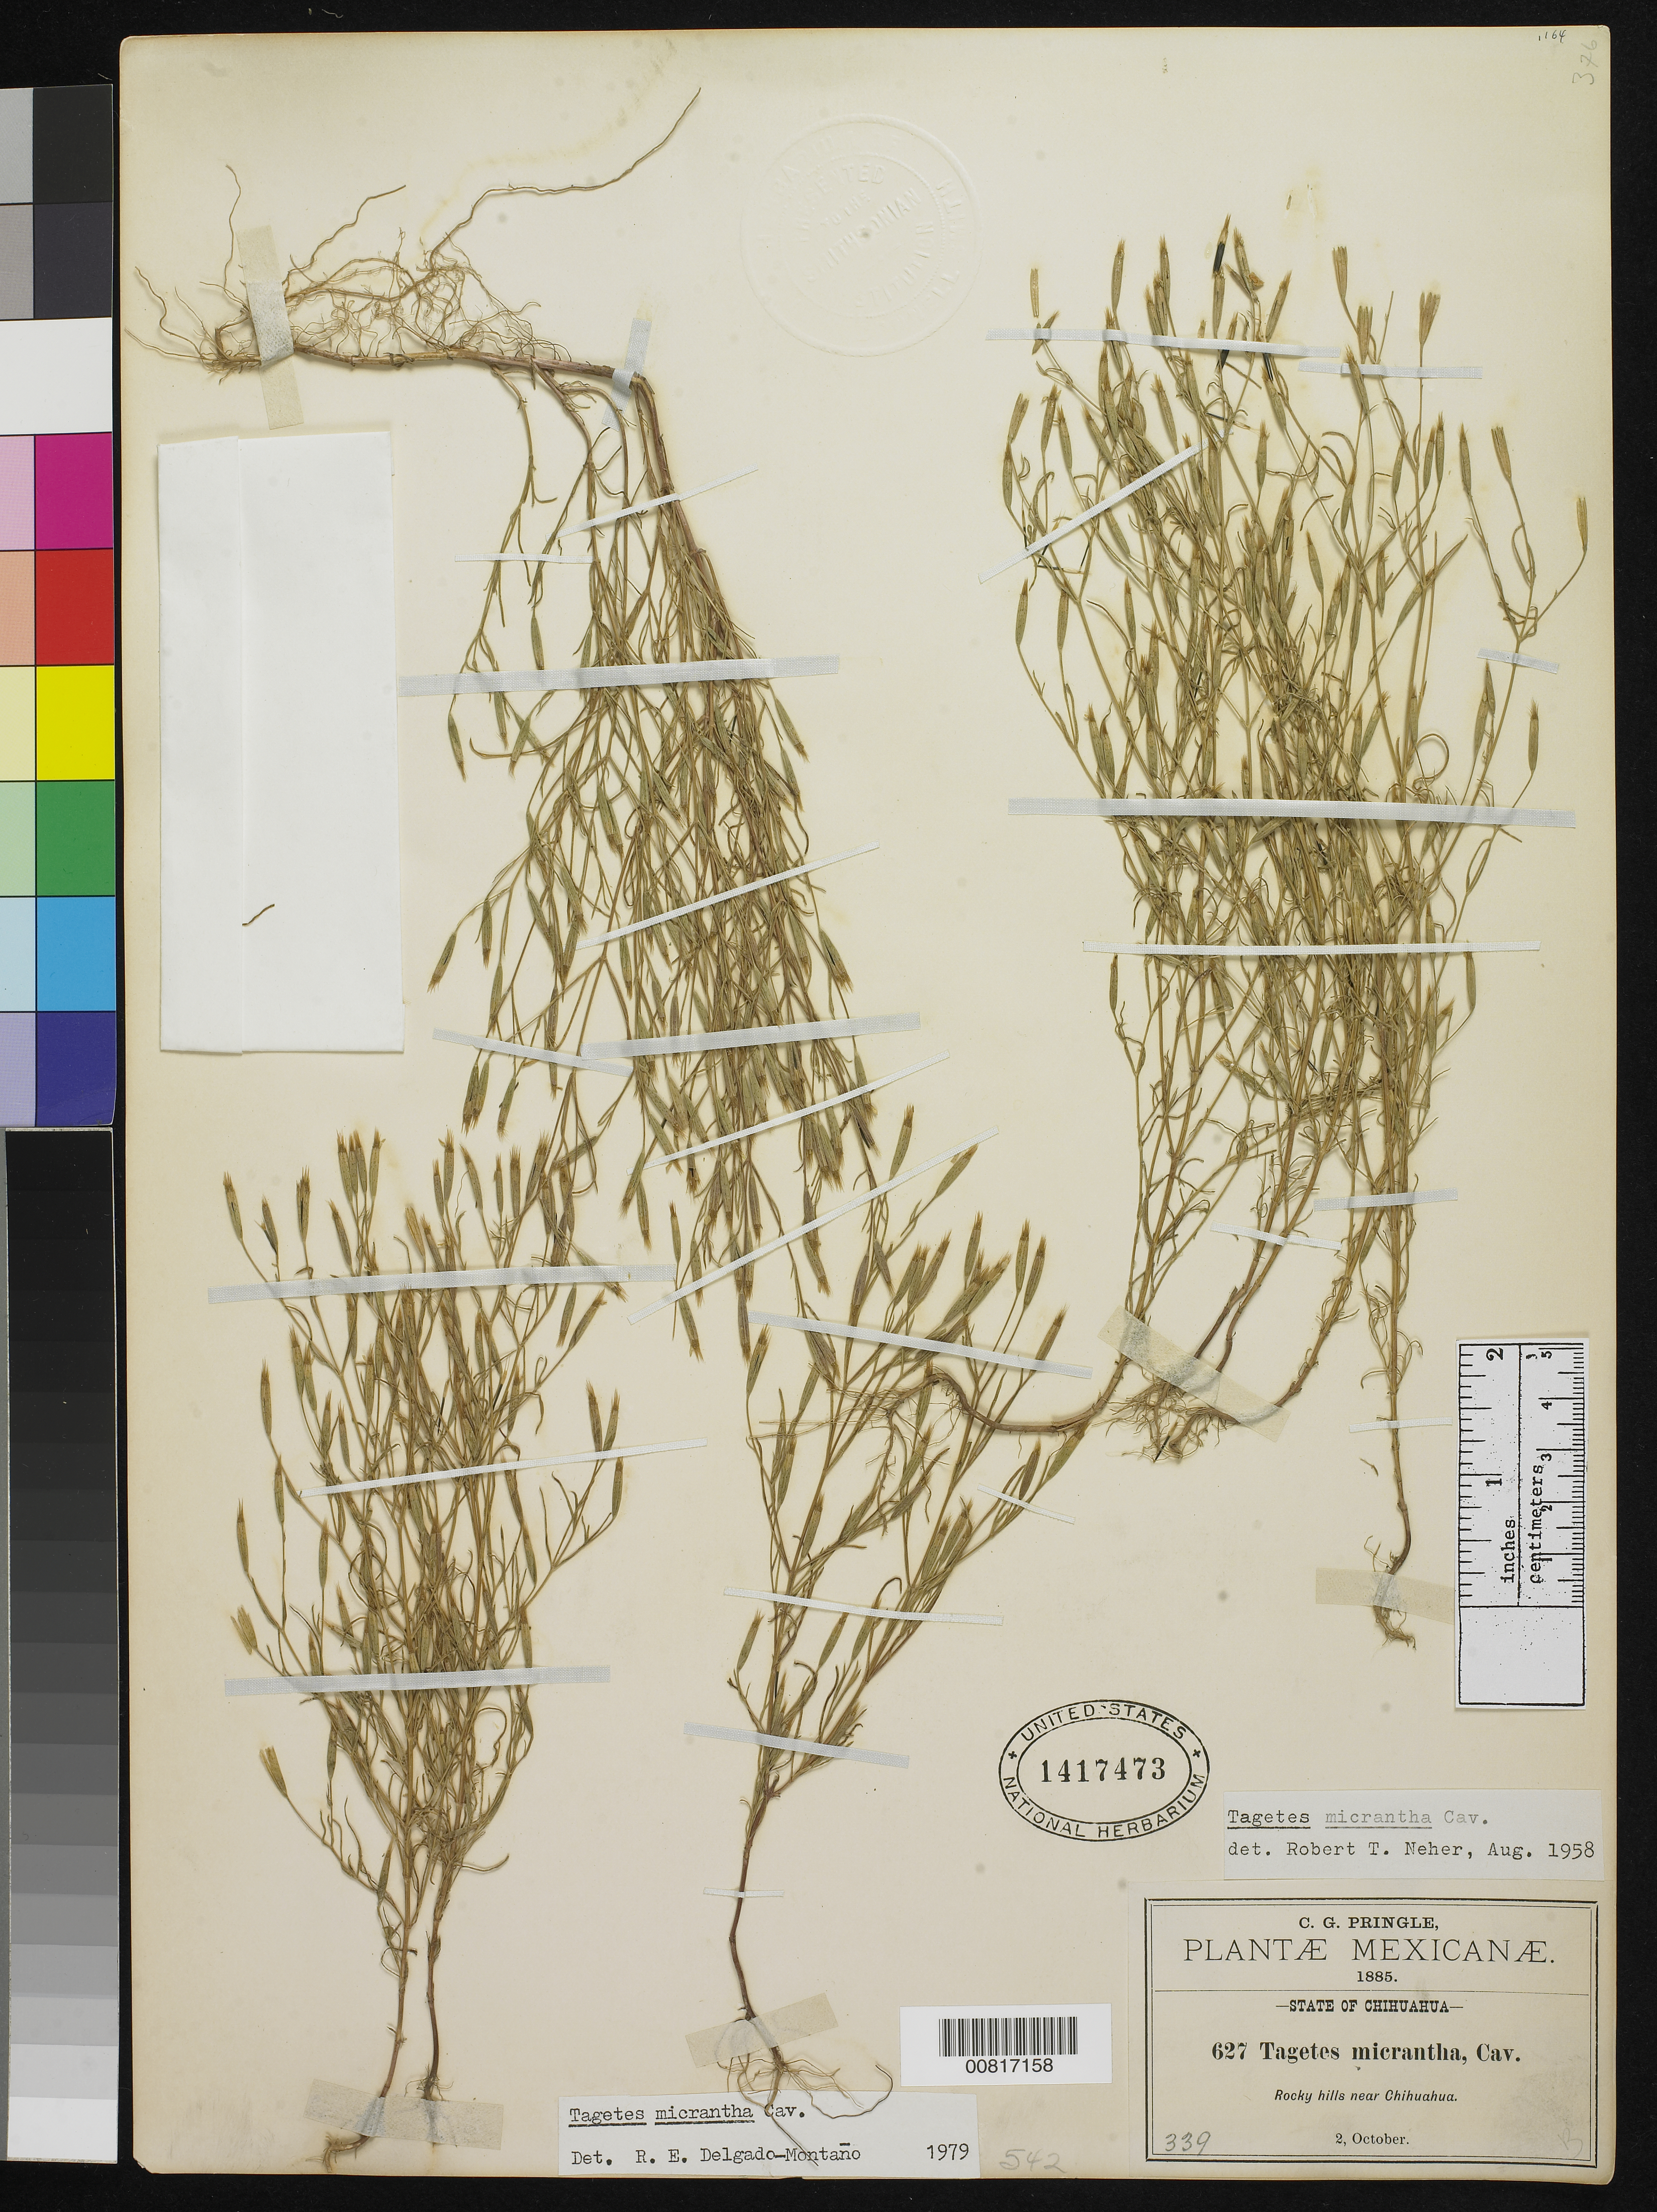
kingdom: Plantae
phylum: Tracheophyta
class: Magnoliopsida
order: Asterales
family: Asteraceae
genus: Tagetes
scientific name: Tagetes micrantha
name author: Cav.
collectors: C. G. Pringle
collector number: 627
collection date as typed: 02 Oct 1885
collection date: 1885-10-02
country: Mexico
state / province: Chihuahua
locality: Rocky hills near Chihuahua.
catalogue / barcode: US 1417473